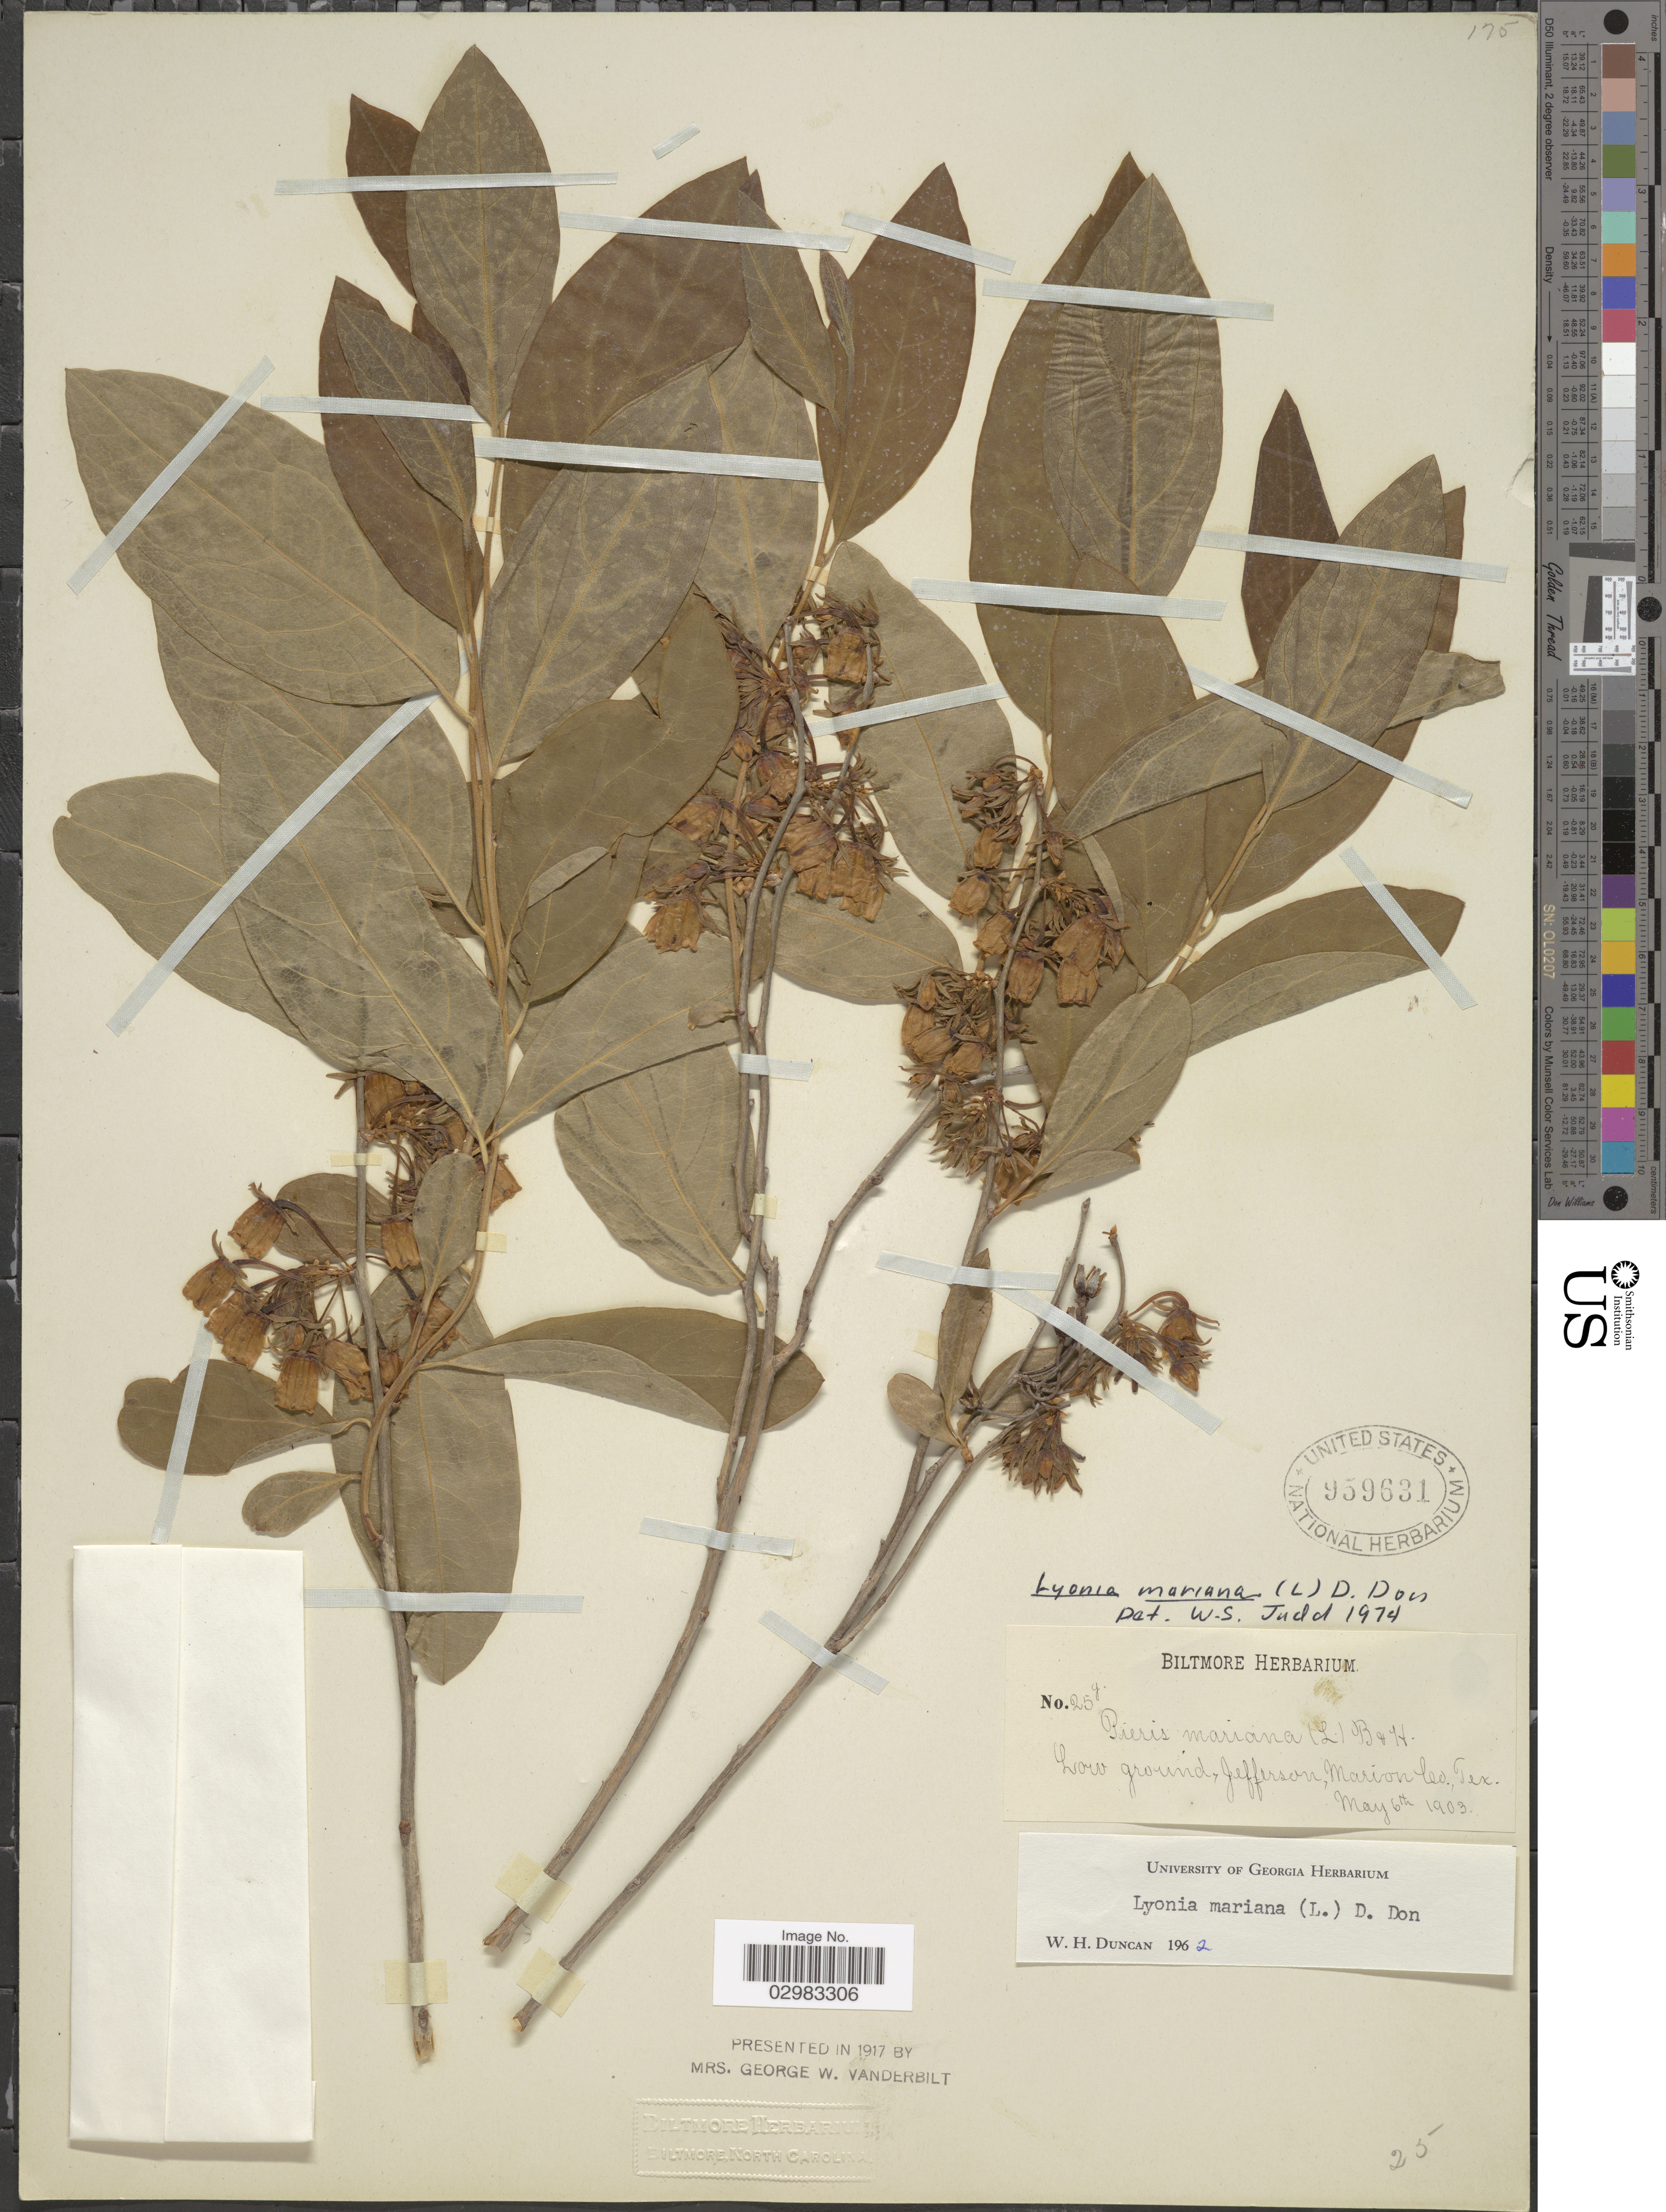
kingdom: Plantae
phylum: Tracheophyta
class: Magnoliopsida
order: Ericales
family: Ericaceae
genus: Lyonia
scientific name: Lyonia mariana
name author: (L.) D. Don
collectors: ex herb. Biltmore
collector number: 25g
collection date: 1903-05-06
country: United States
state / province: Texas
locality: Jefferson, Marion Co.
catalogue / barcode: US 959631